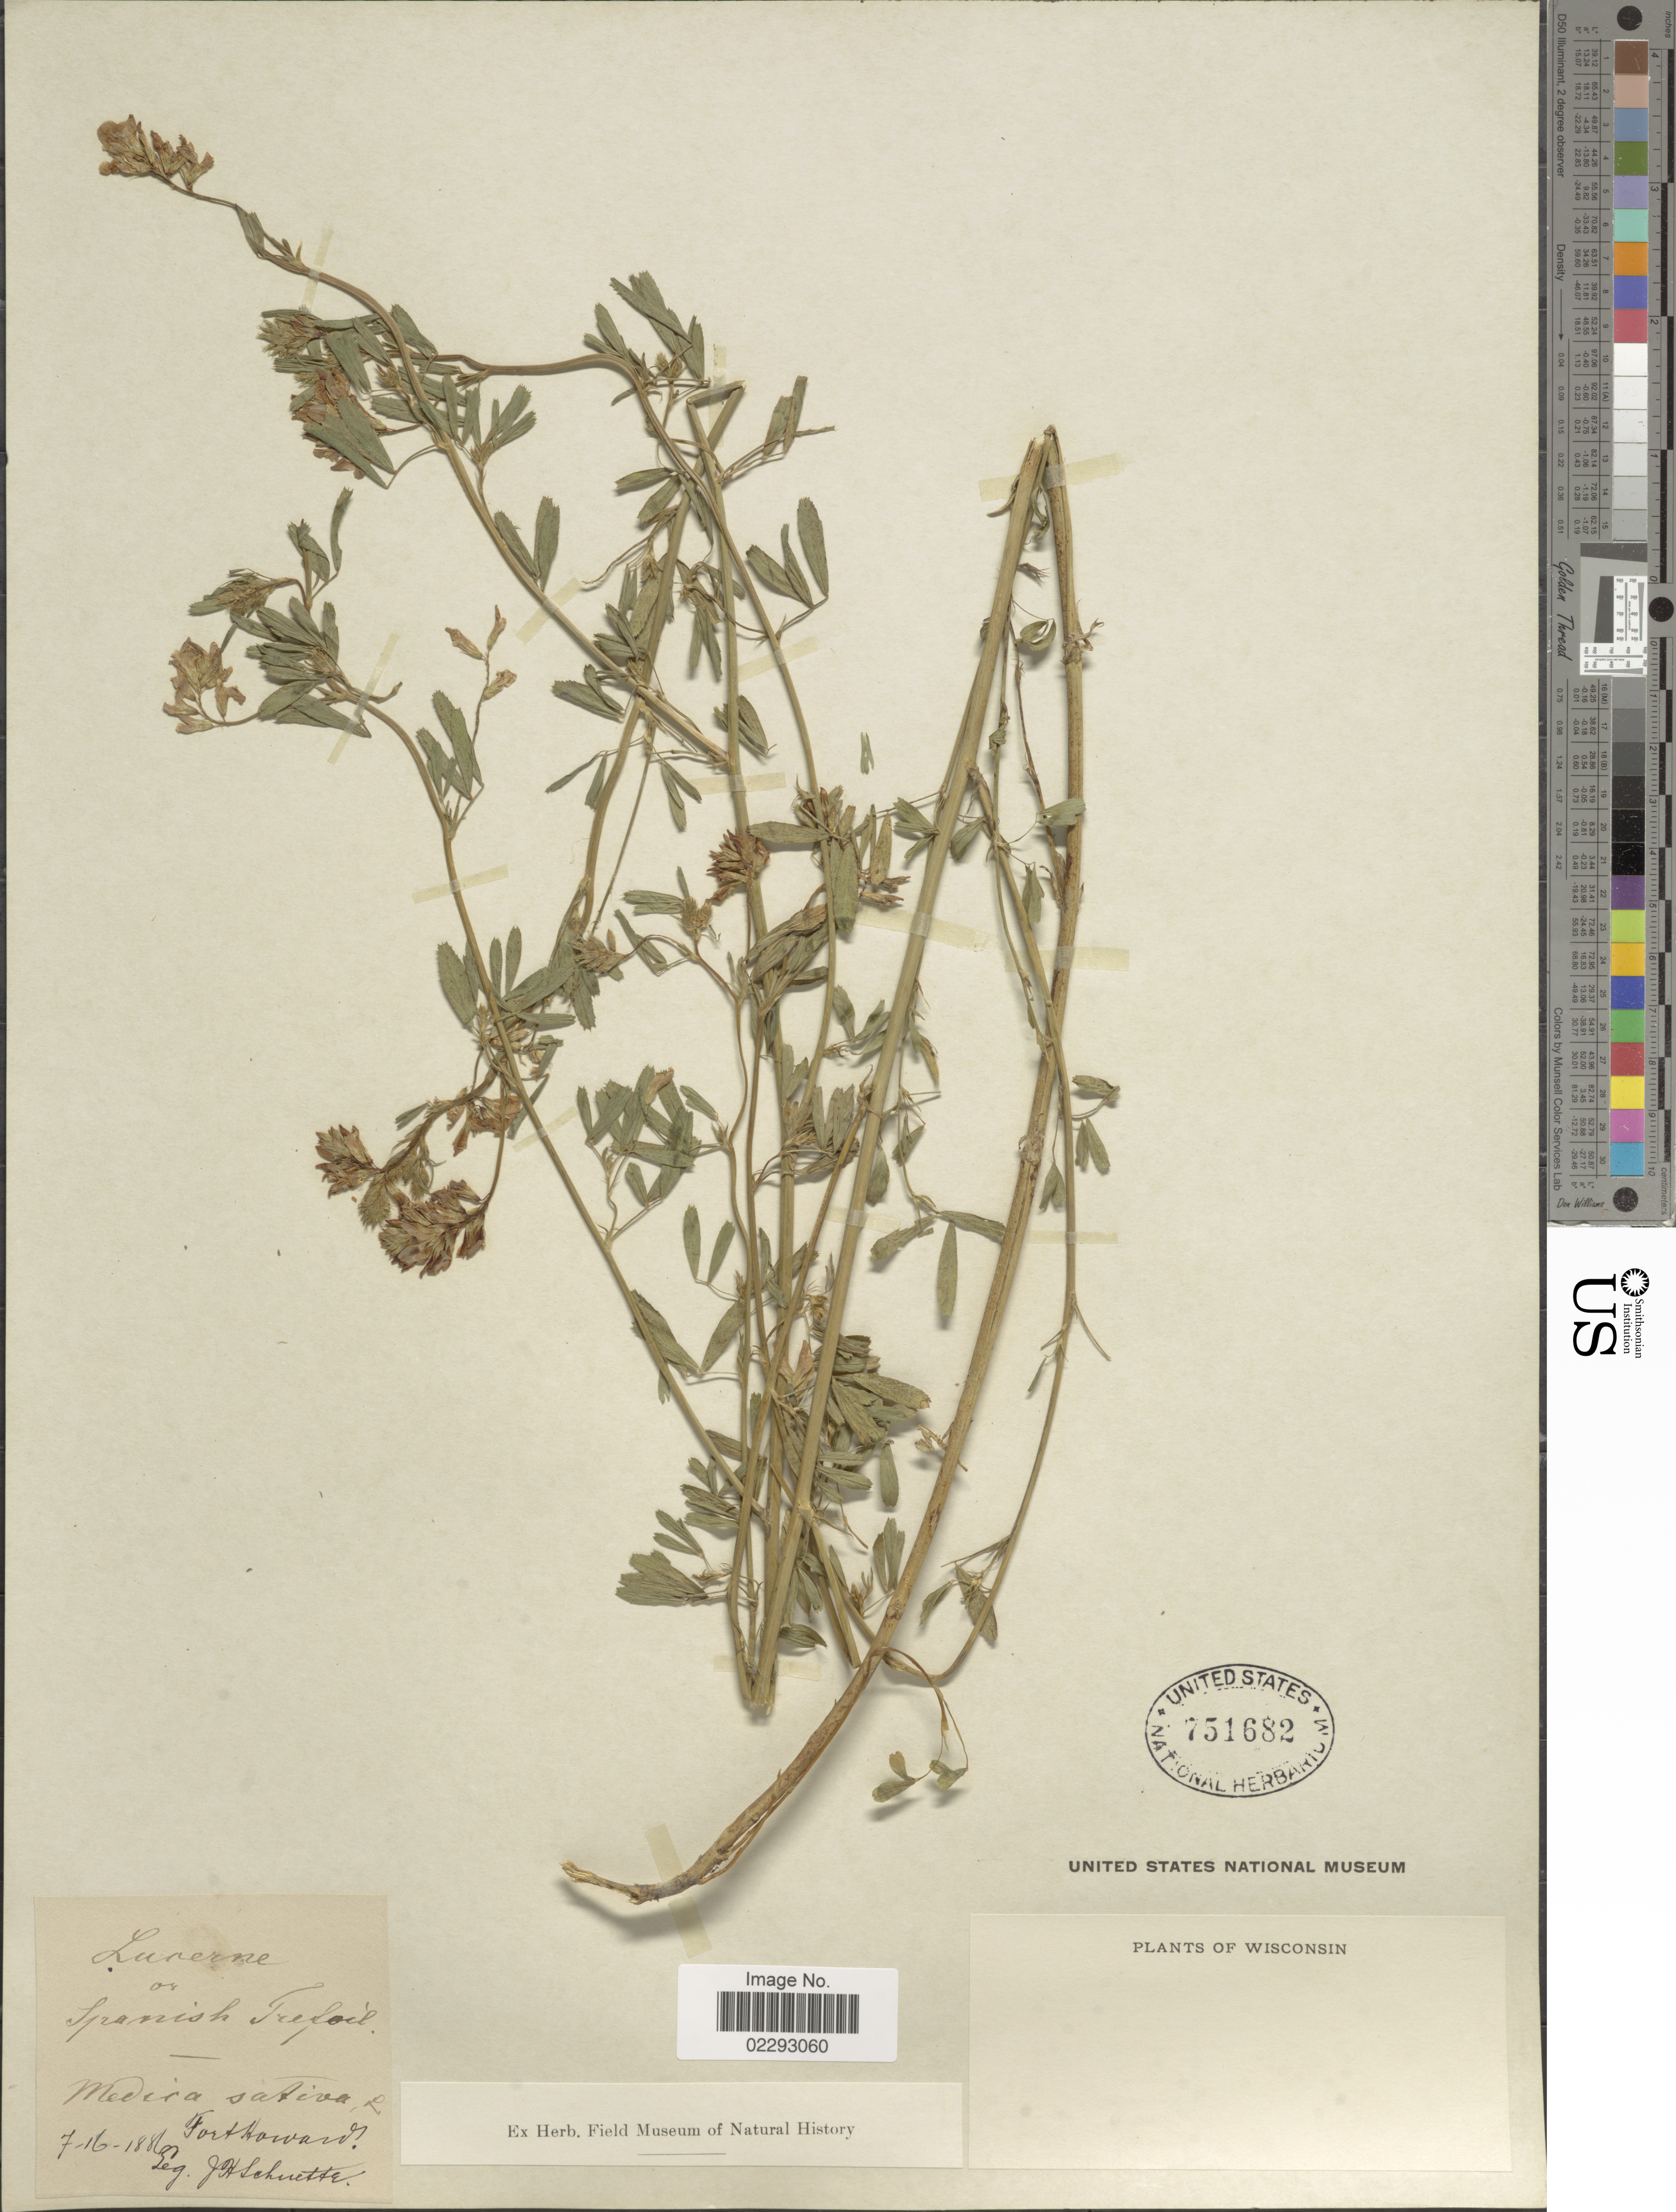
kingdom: Plantae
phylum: Tracheophyta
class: Magnoliopsida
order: Fabales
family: Fabaceae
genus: Medicago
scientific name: Medicago sativa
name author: L.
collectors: J. H. Schuette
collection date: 1886-07-16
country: United States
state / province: Wisconsin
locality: Wisconsin, Fort Howard [unsure placement].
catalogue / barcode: US 751682